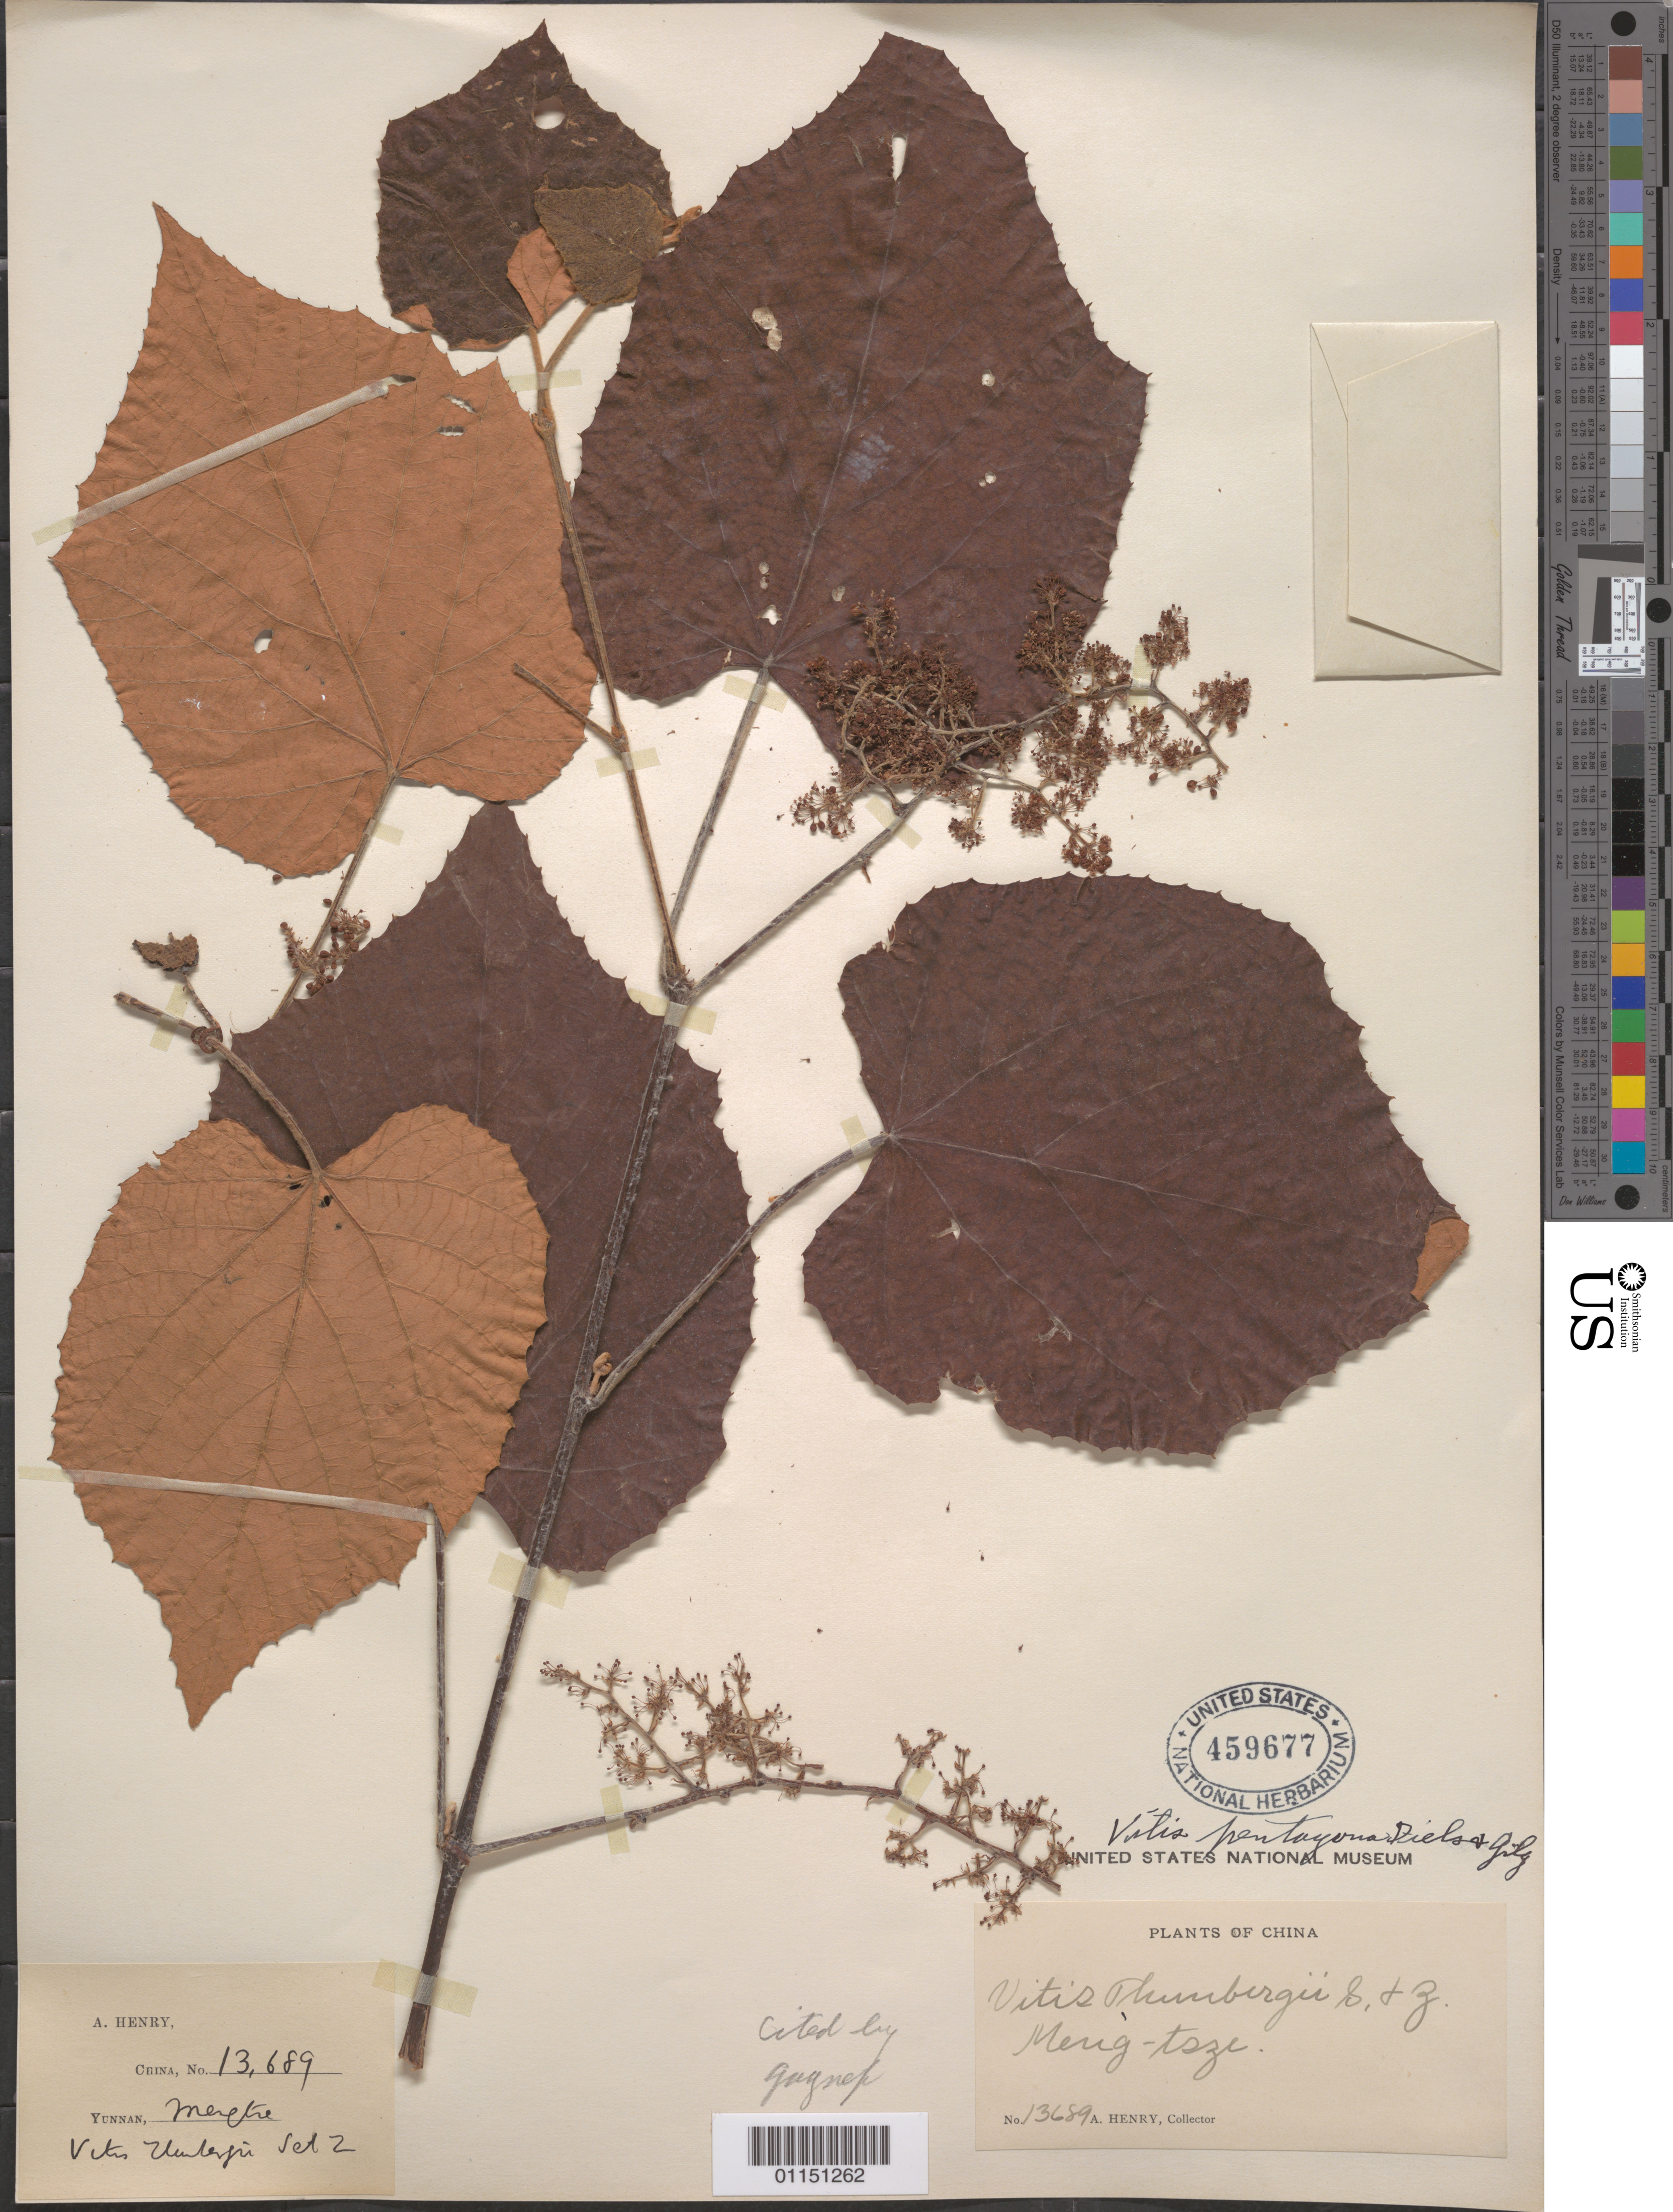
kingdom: Plantae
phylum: Tracheophyta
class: Magnoliopsida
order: Vitales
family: Vitaceae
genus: Vitis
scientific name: Vitis quinquangularis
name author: Rehder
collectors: A. Henry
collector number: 13689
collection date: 1885/1888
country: China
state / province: Yunnan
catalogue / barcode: US 459677